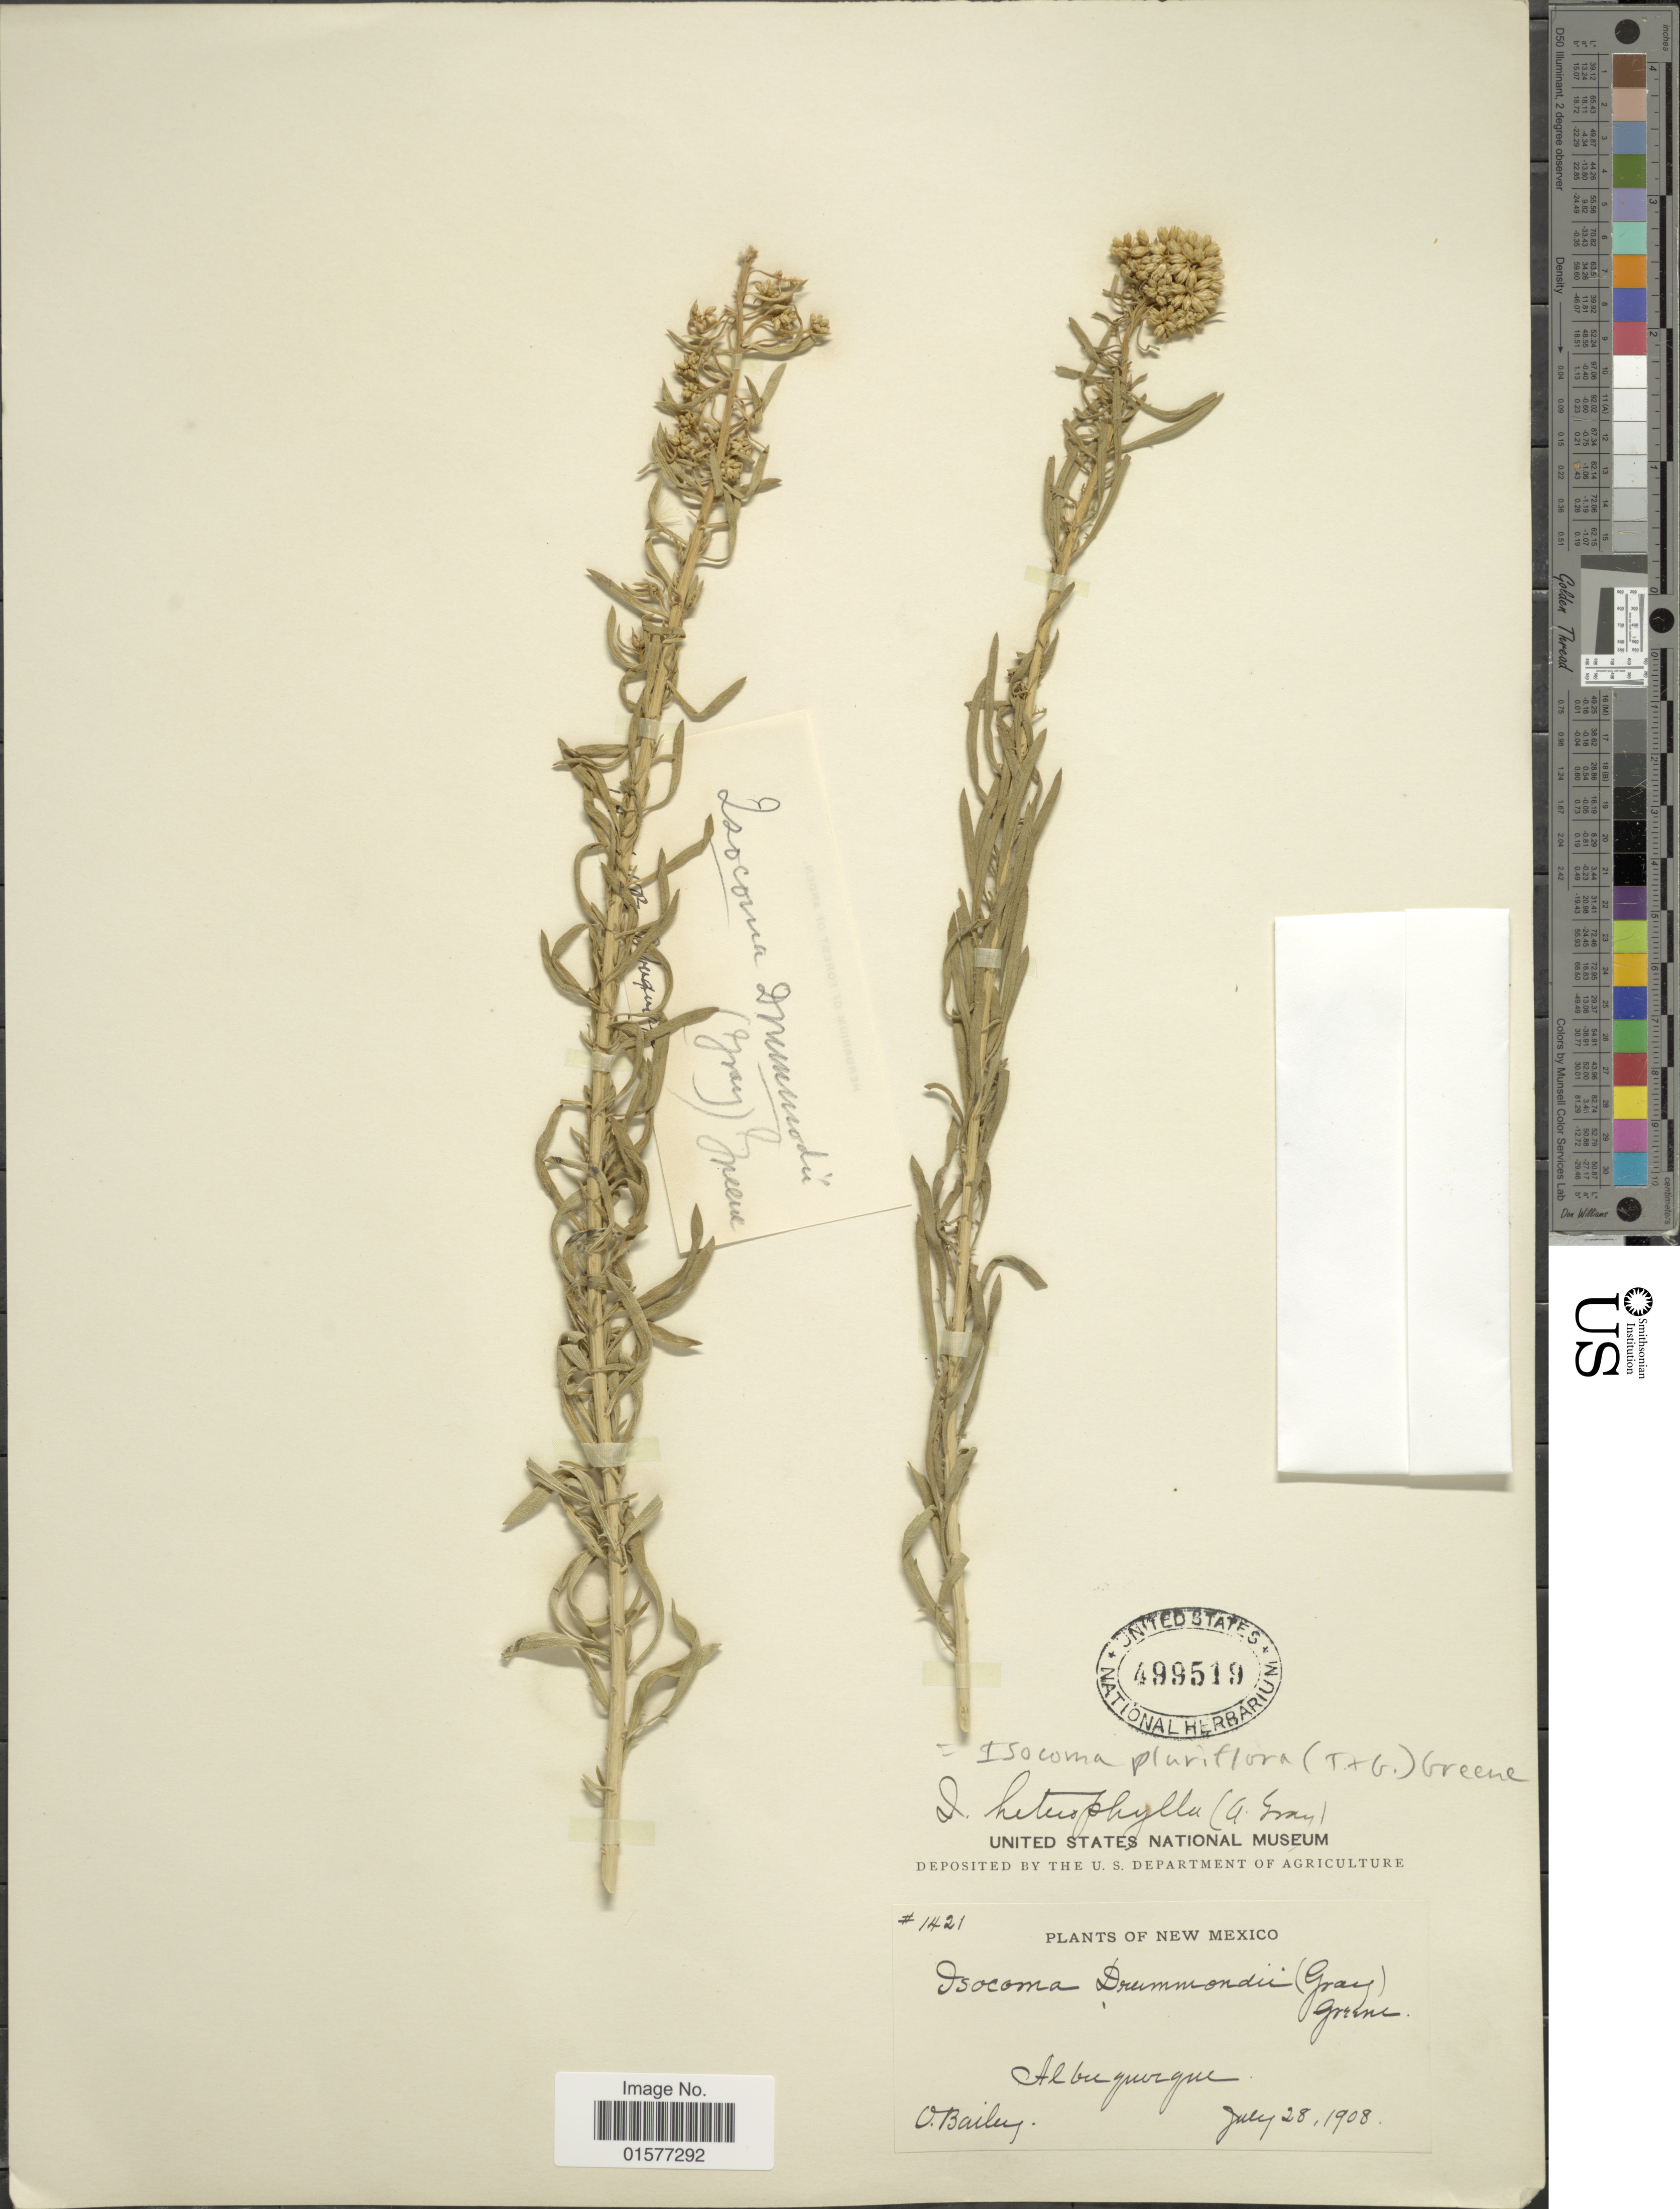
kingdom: Plantae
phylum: Tracheophyta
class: Magnoliopsida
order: Asterales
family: Asteraceae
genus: Isocoma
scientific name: Isocoma pluriflora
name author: (Torr. & A. Gray) Greene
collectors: V. Bailey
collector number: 1421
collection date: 1908-07-28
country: United States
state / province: New Mexico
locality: Albuquirque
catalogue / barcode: US 499519